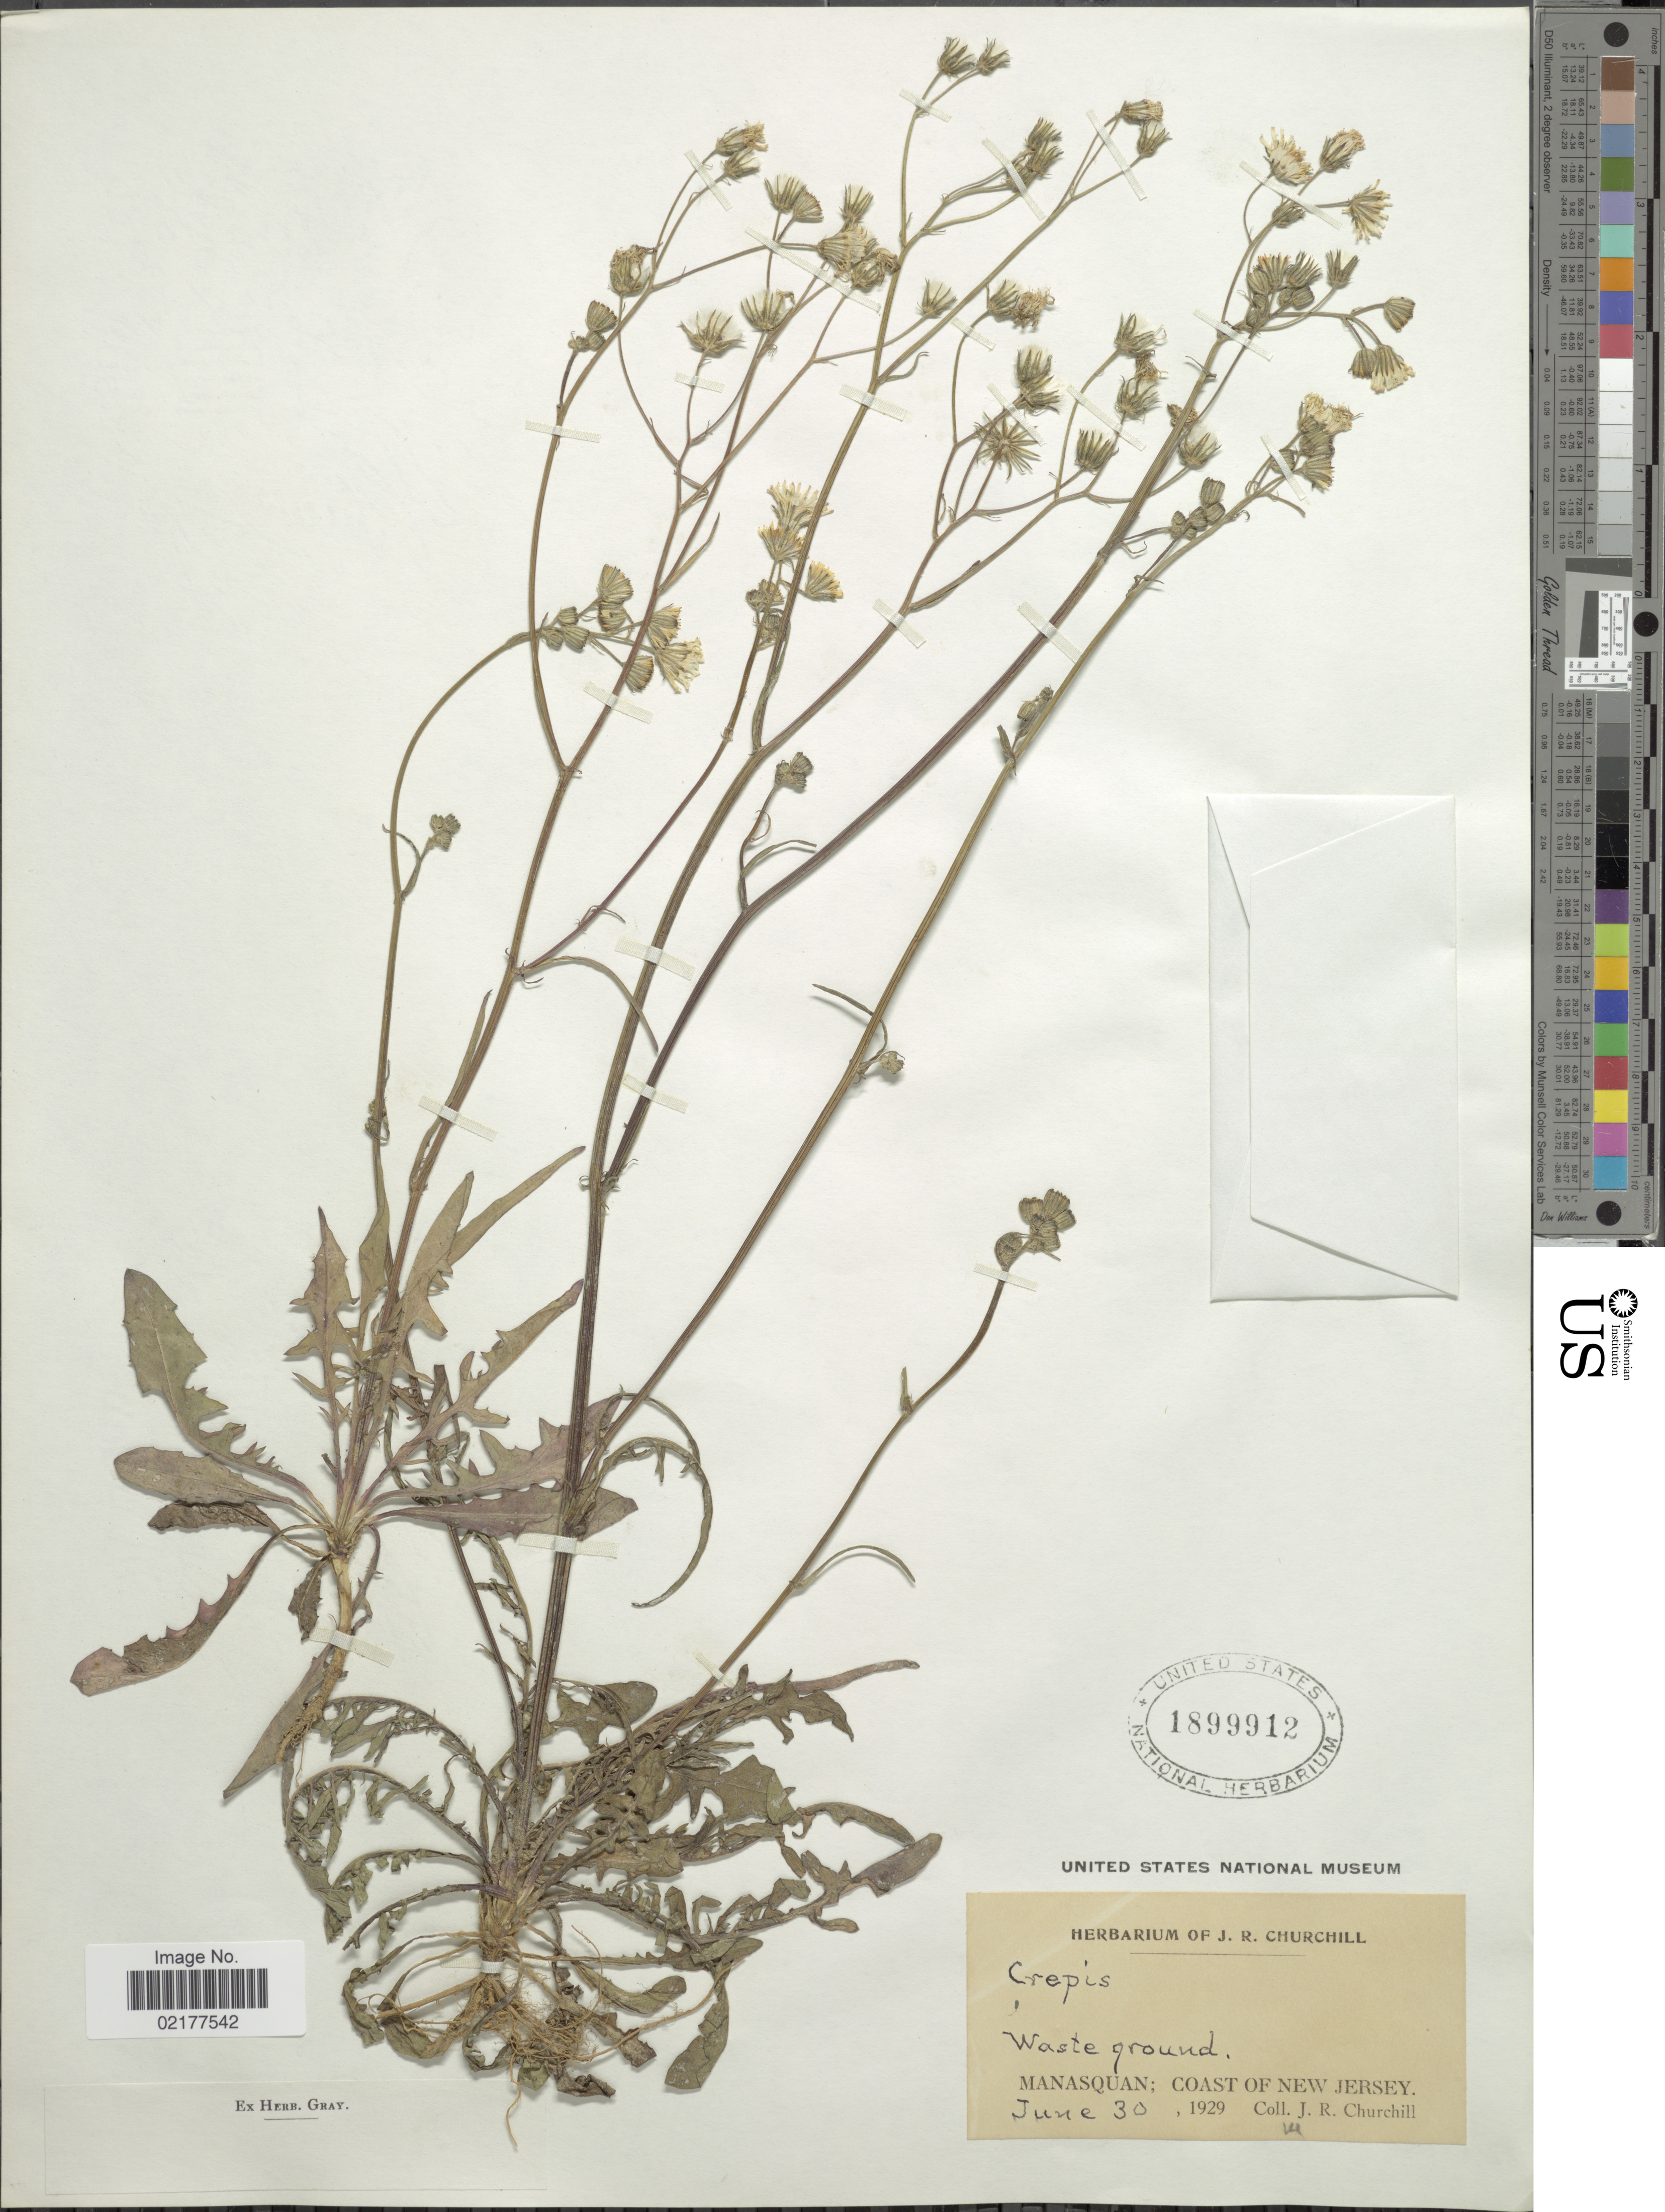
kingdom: Plantae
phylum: Tracheophyta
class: Magnoliopsida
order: Asterales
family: Asteraceae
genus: Crepis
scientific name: Crepis sp.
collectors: J. Churchill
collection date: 1929-06-30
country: United States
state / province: New Jersey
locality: Manasquan; Coast of New Jersey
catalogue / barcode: US 1899912